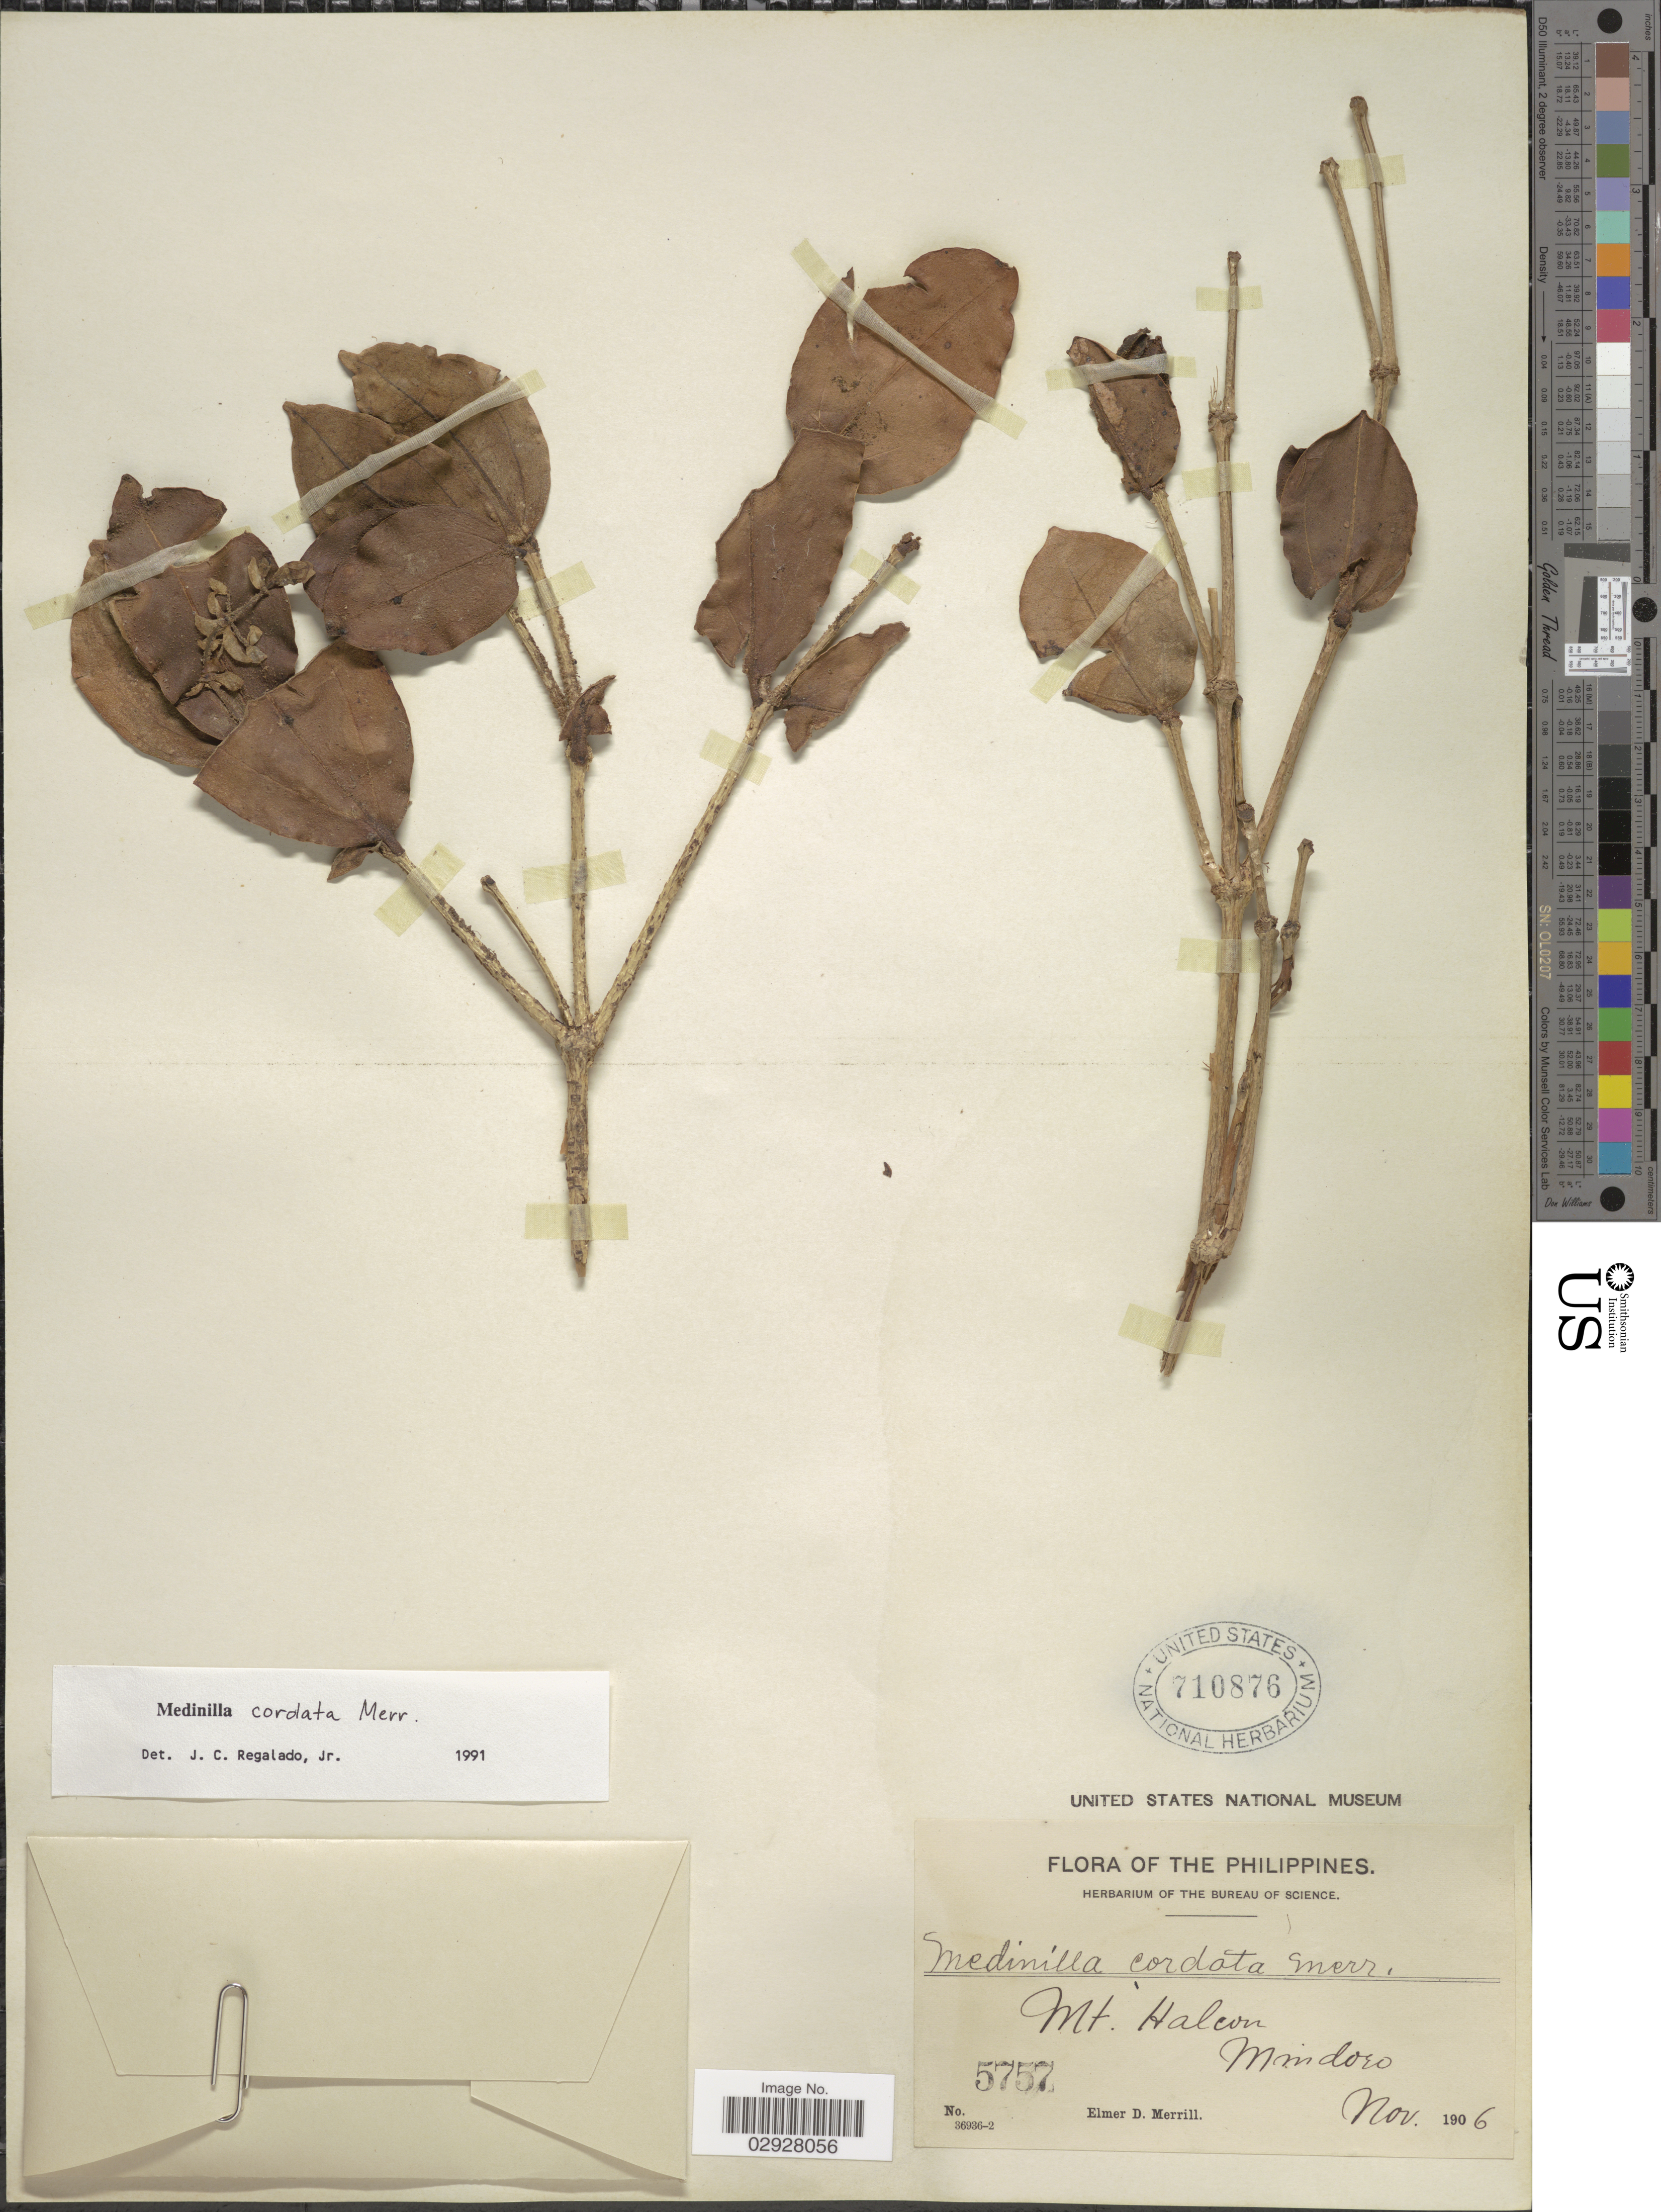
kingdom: Plantae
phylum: Tracheophyta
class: Magnoliopsida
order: Myrtales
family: Melastomataceae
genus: Medinilla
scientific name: Medinilla cordata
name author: Merr.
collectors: E. D. Merrill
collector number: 5757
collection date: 1906-11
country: Philippines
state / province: Mimaropa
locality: Mt. Halcon, Mindoro.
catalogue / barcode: US 710876